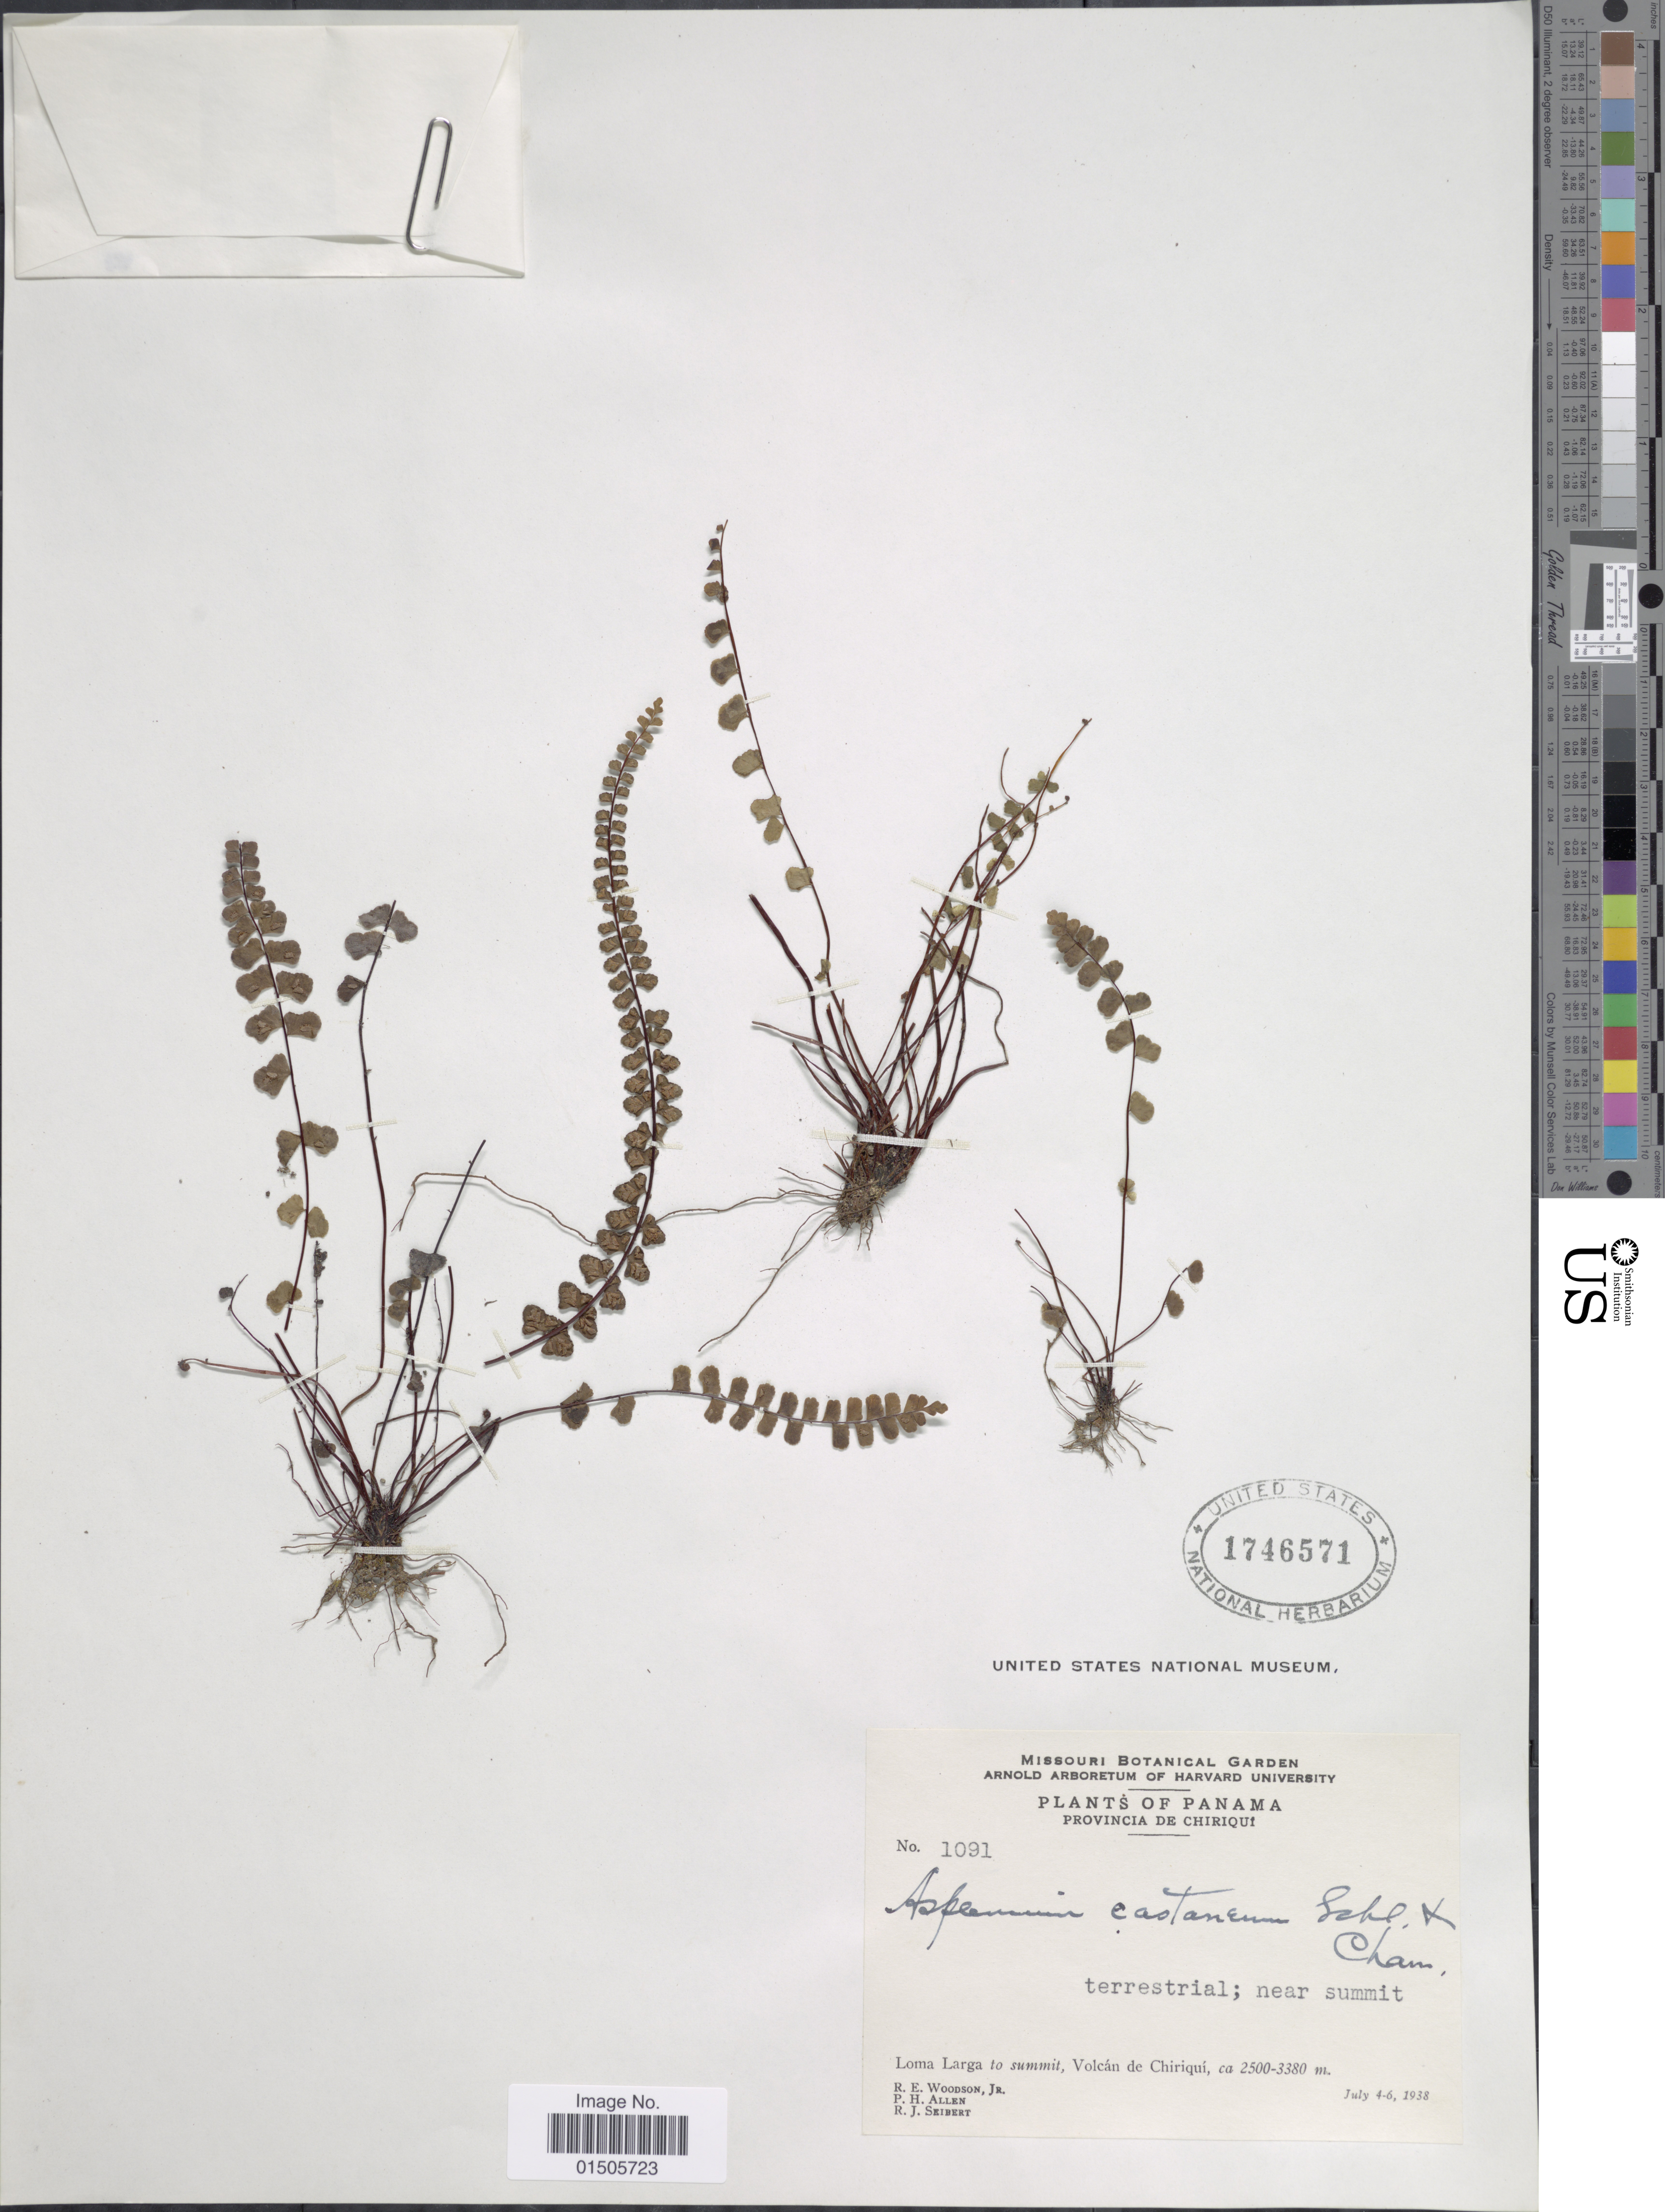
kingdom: Plantae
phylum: Tracheophyta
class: Polypodiopsida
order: Polypodiales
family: Aspleniaceae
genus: Asplenium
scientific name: Asplenium castaneum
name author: Schltdl. & Cham.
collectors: R. E. Woodson, P. H. Allen & R. J. Seibert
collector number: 1091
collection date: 1938-07-04/1938-07-06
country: Panama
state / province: Chiriqui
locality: Loma Larga to summit, Volcan de Chiriqui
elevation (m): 2500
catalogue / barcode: US 1746571